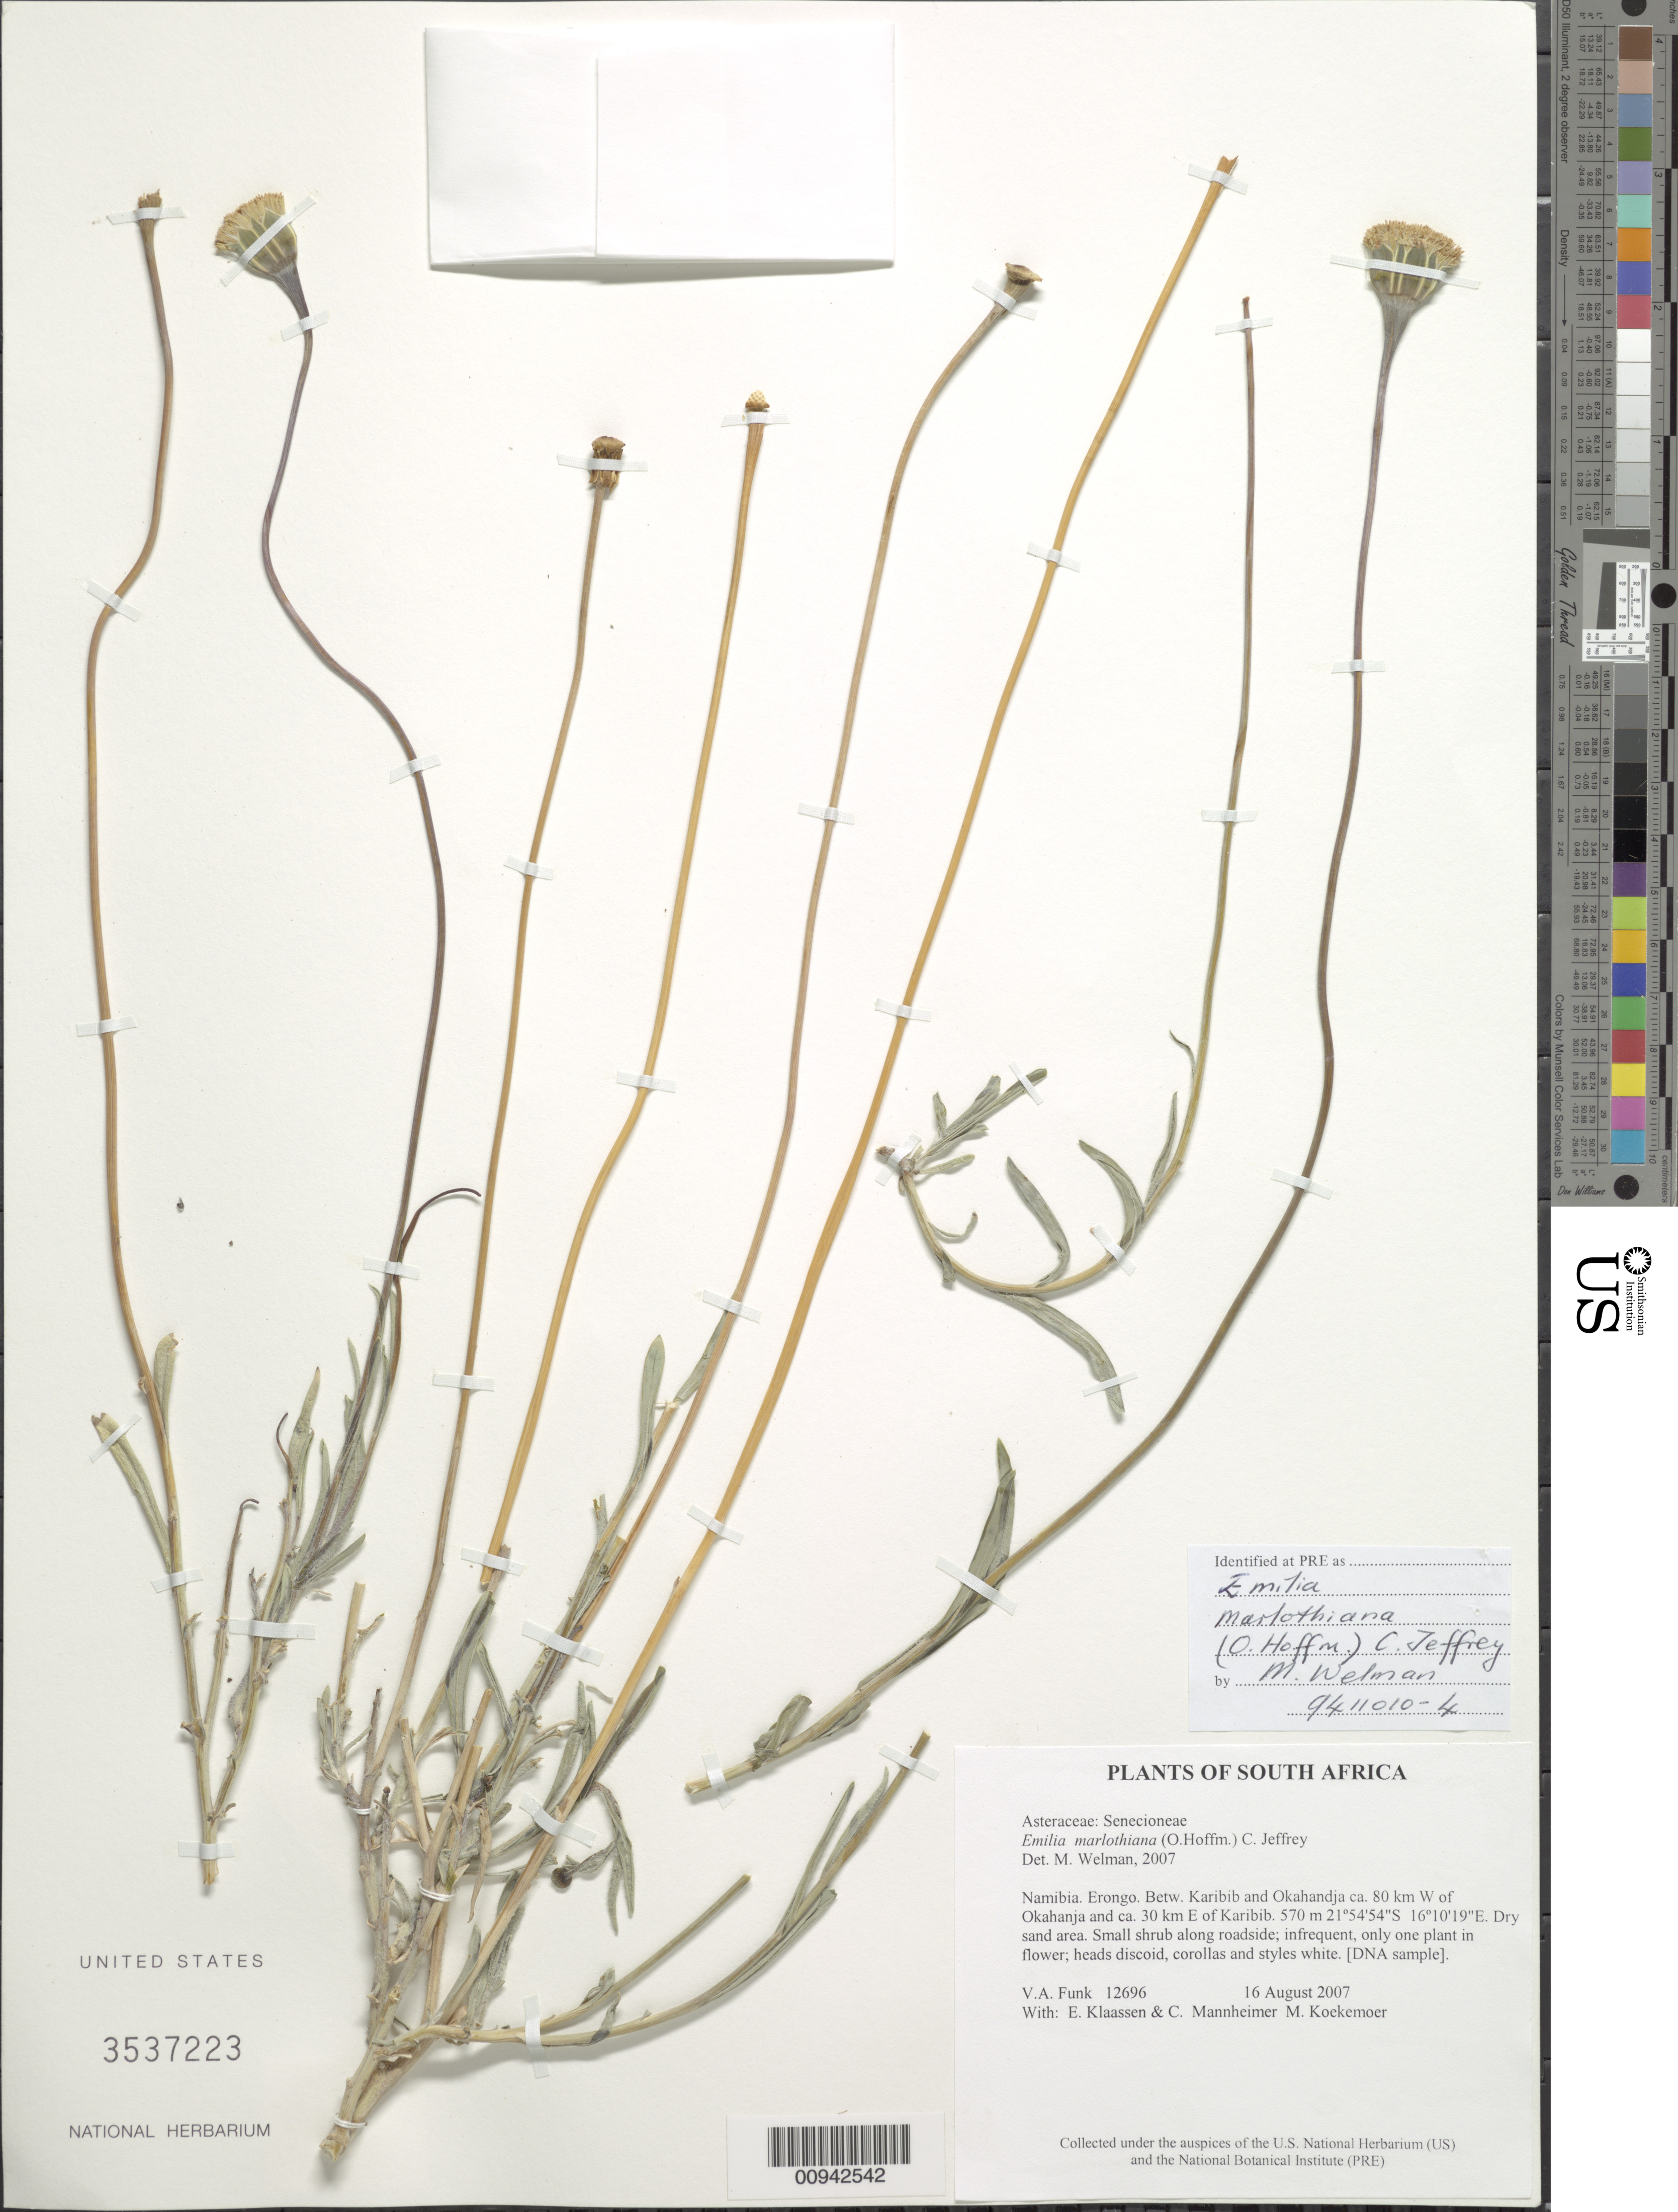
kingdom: Plantae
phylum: Tracheophyta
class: Magnoliopsida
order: Asterales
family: Asteraceae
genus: Emilia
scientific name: Emilia marlothiana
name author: (O. Hoffm.) C. Jeffrey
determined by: Welman, M.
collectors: V. Funk, M. Koekemoer, E. S. Klaassen & C. A. Mannheimer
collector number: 12696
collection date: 2007-08-16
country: Namibia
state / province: Erongo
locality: Betw. Karibib and Okahandja ca. 80 km W of Okahanja and ca. 30 km E of Karibib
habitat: Dry sand area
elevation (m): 570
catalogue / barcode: US 3537223